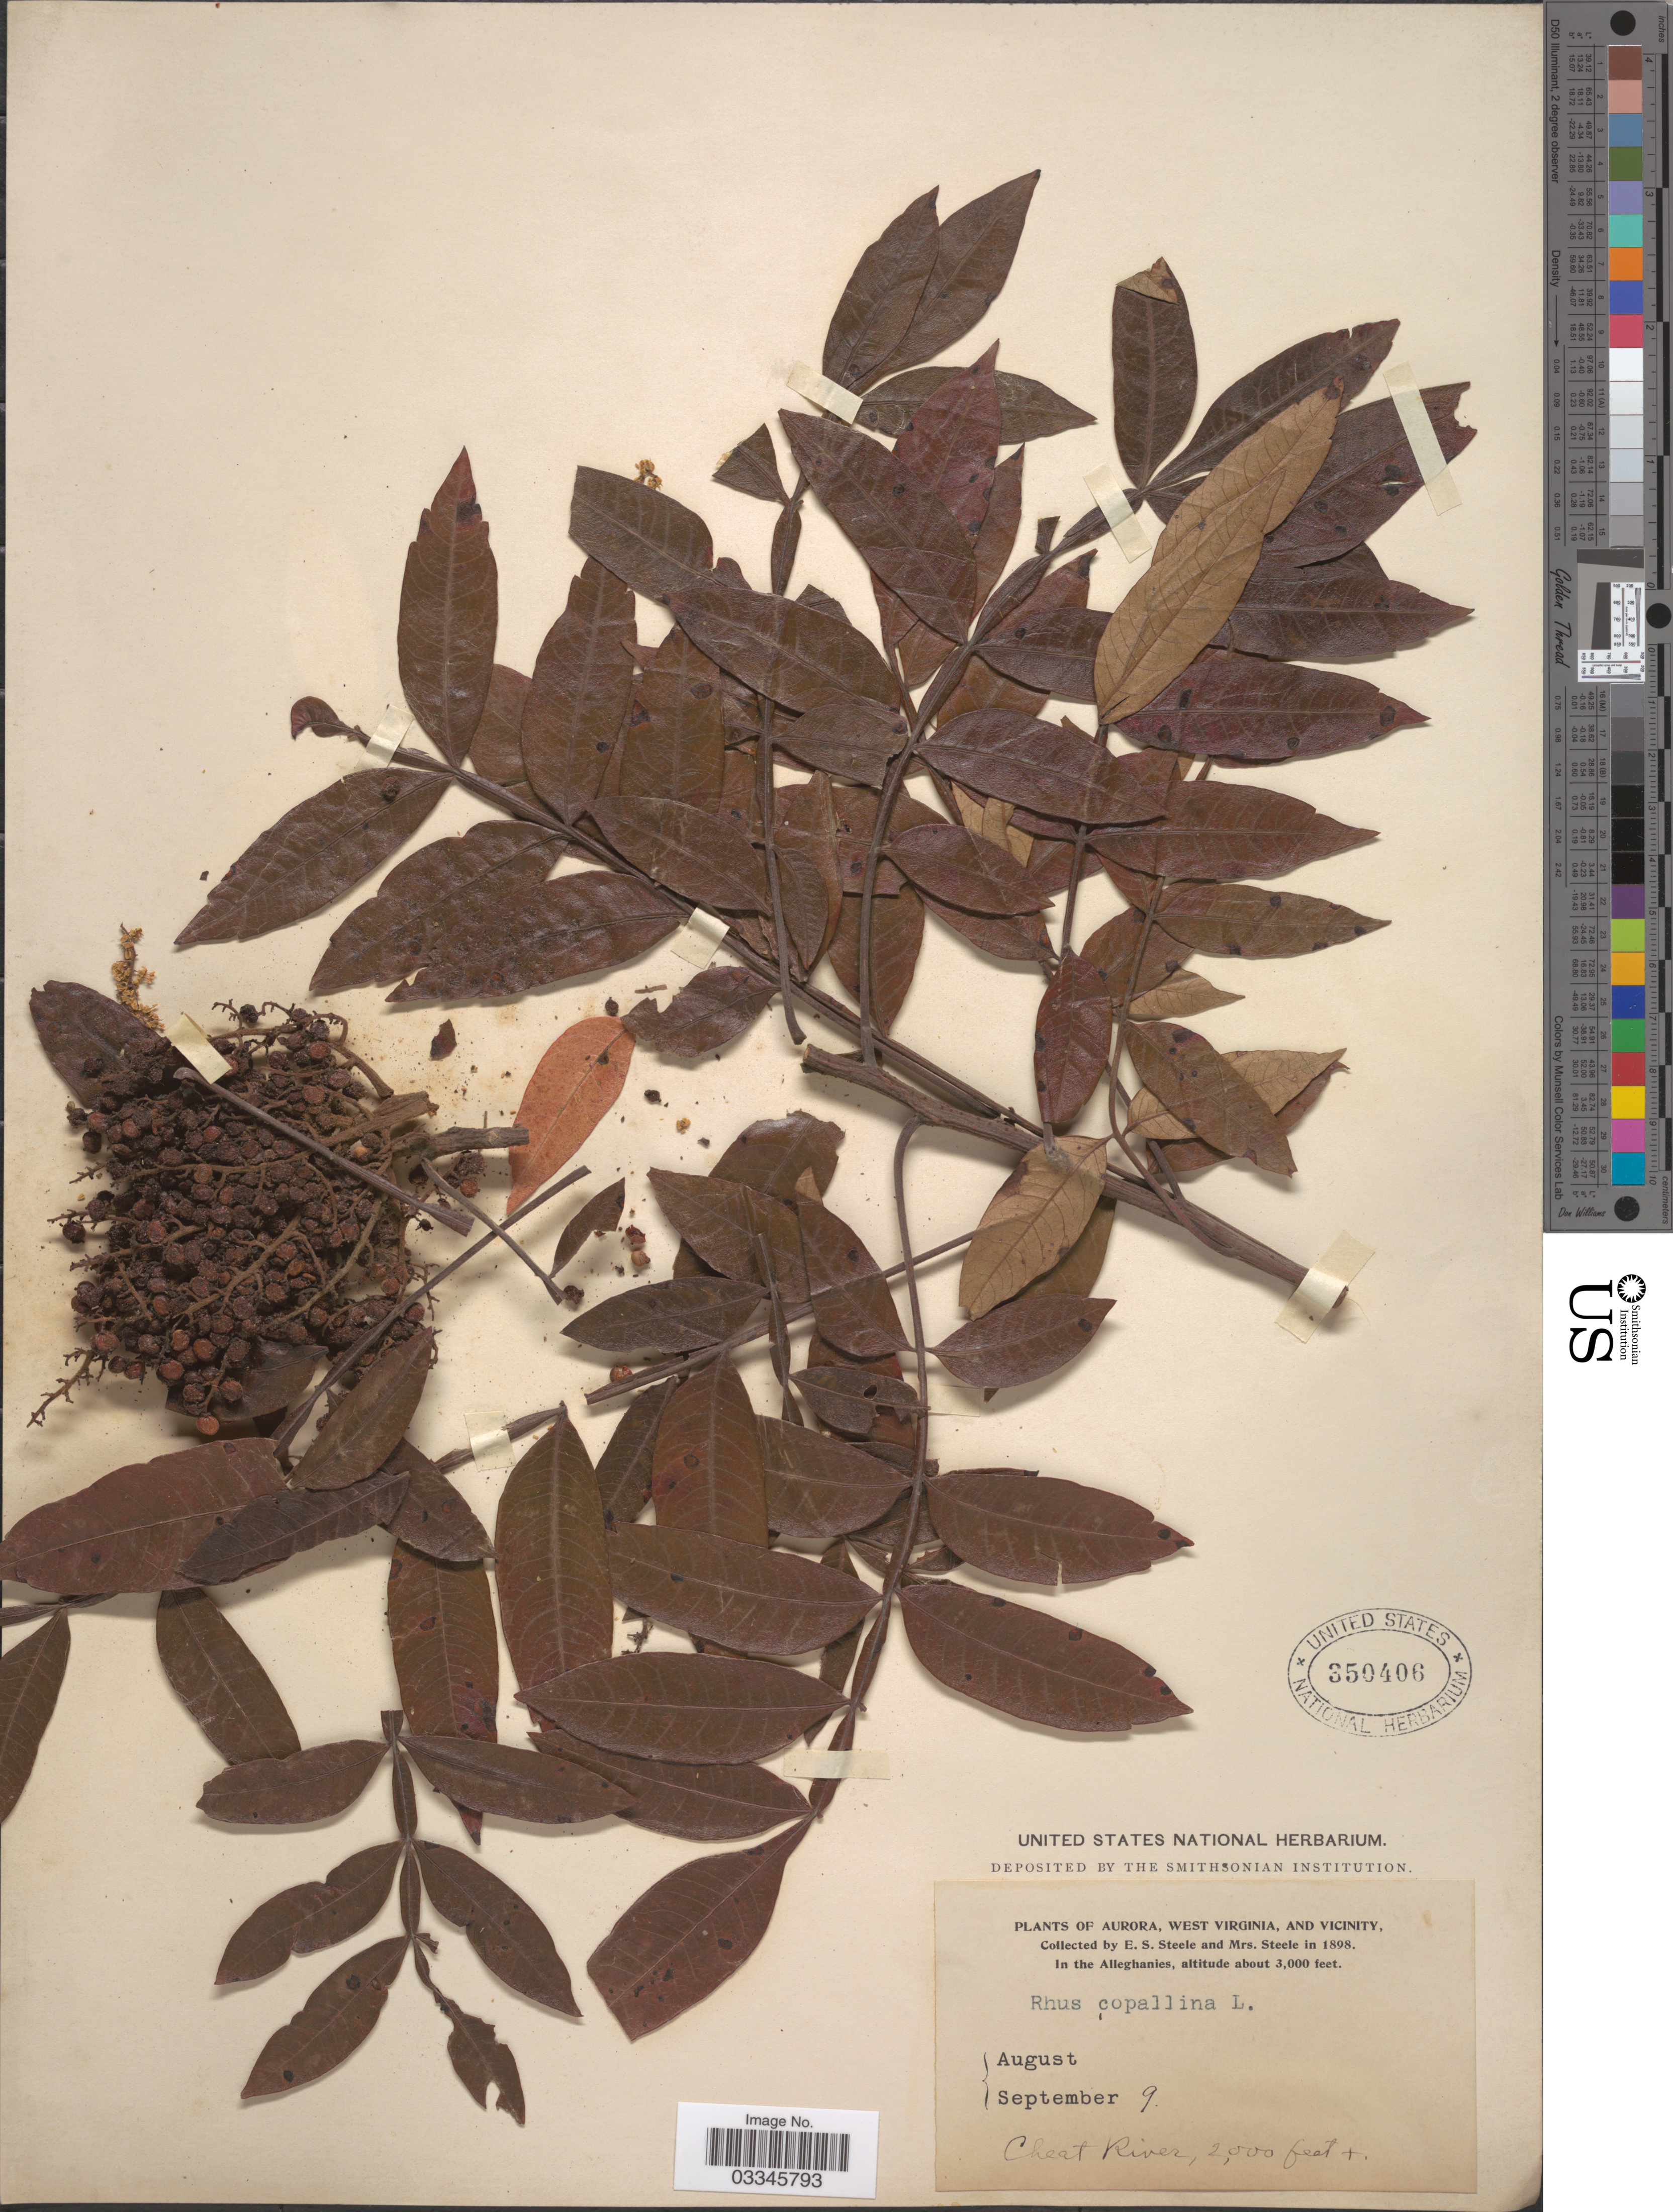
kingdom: Plantae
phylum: Tracheophyta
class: Magnoliopsida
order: Sapindales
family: Anacardiaceae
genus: Rhus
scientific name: Rhus copallinum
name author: L.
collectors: E. Steele & Mrs. E. S. Steele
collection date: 1898-09-09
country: United States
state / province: West Virginia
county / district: Preston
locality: Aurora, West Virginia, and vicinity. In the Alleghanies. Cheat River.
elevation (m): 610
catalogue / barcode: US 350406